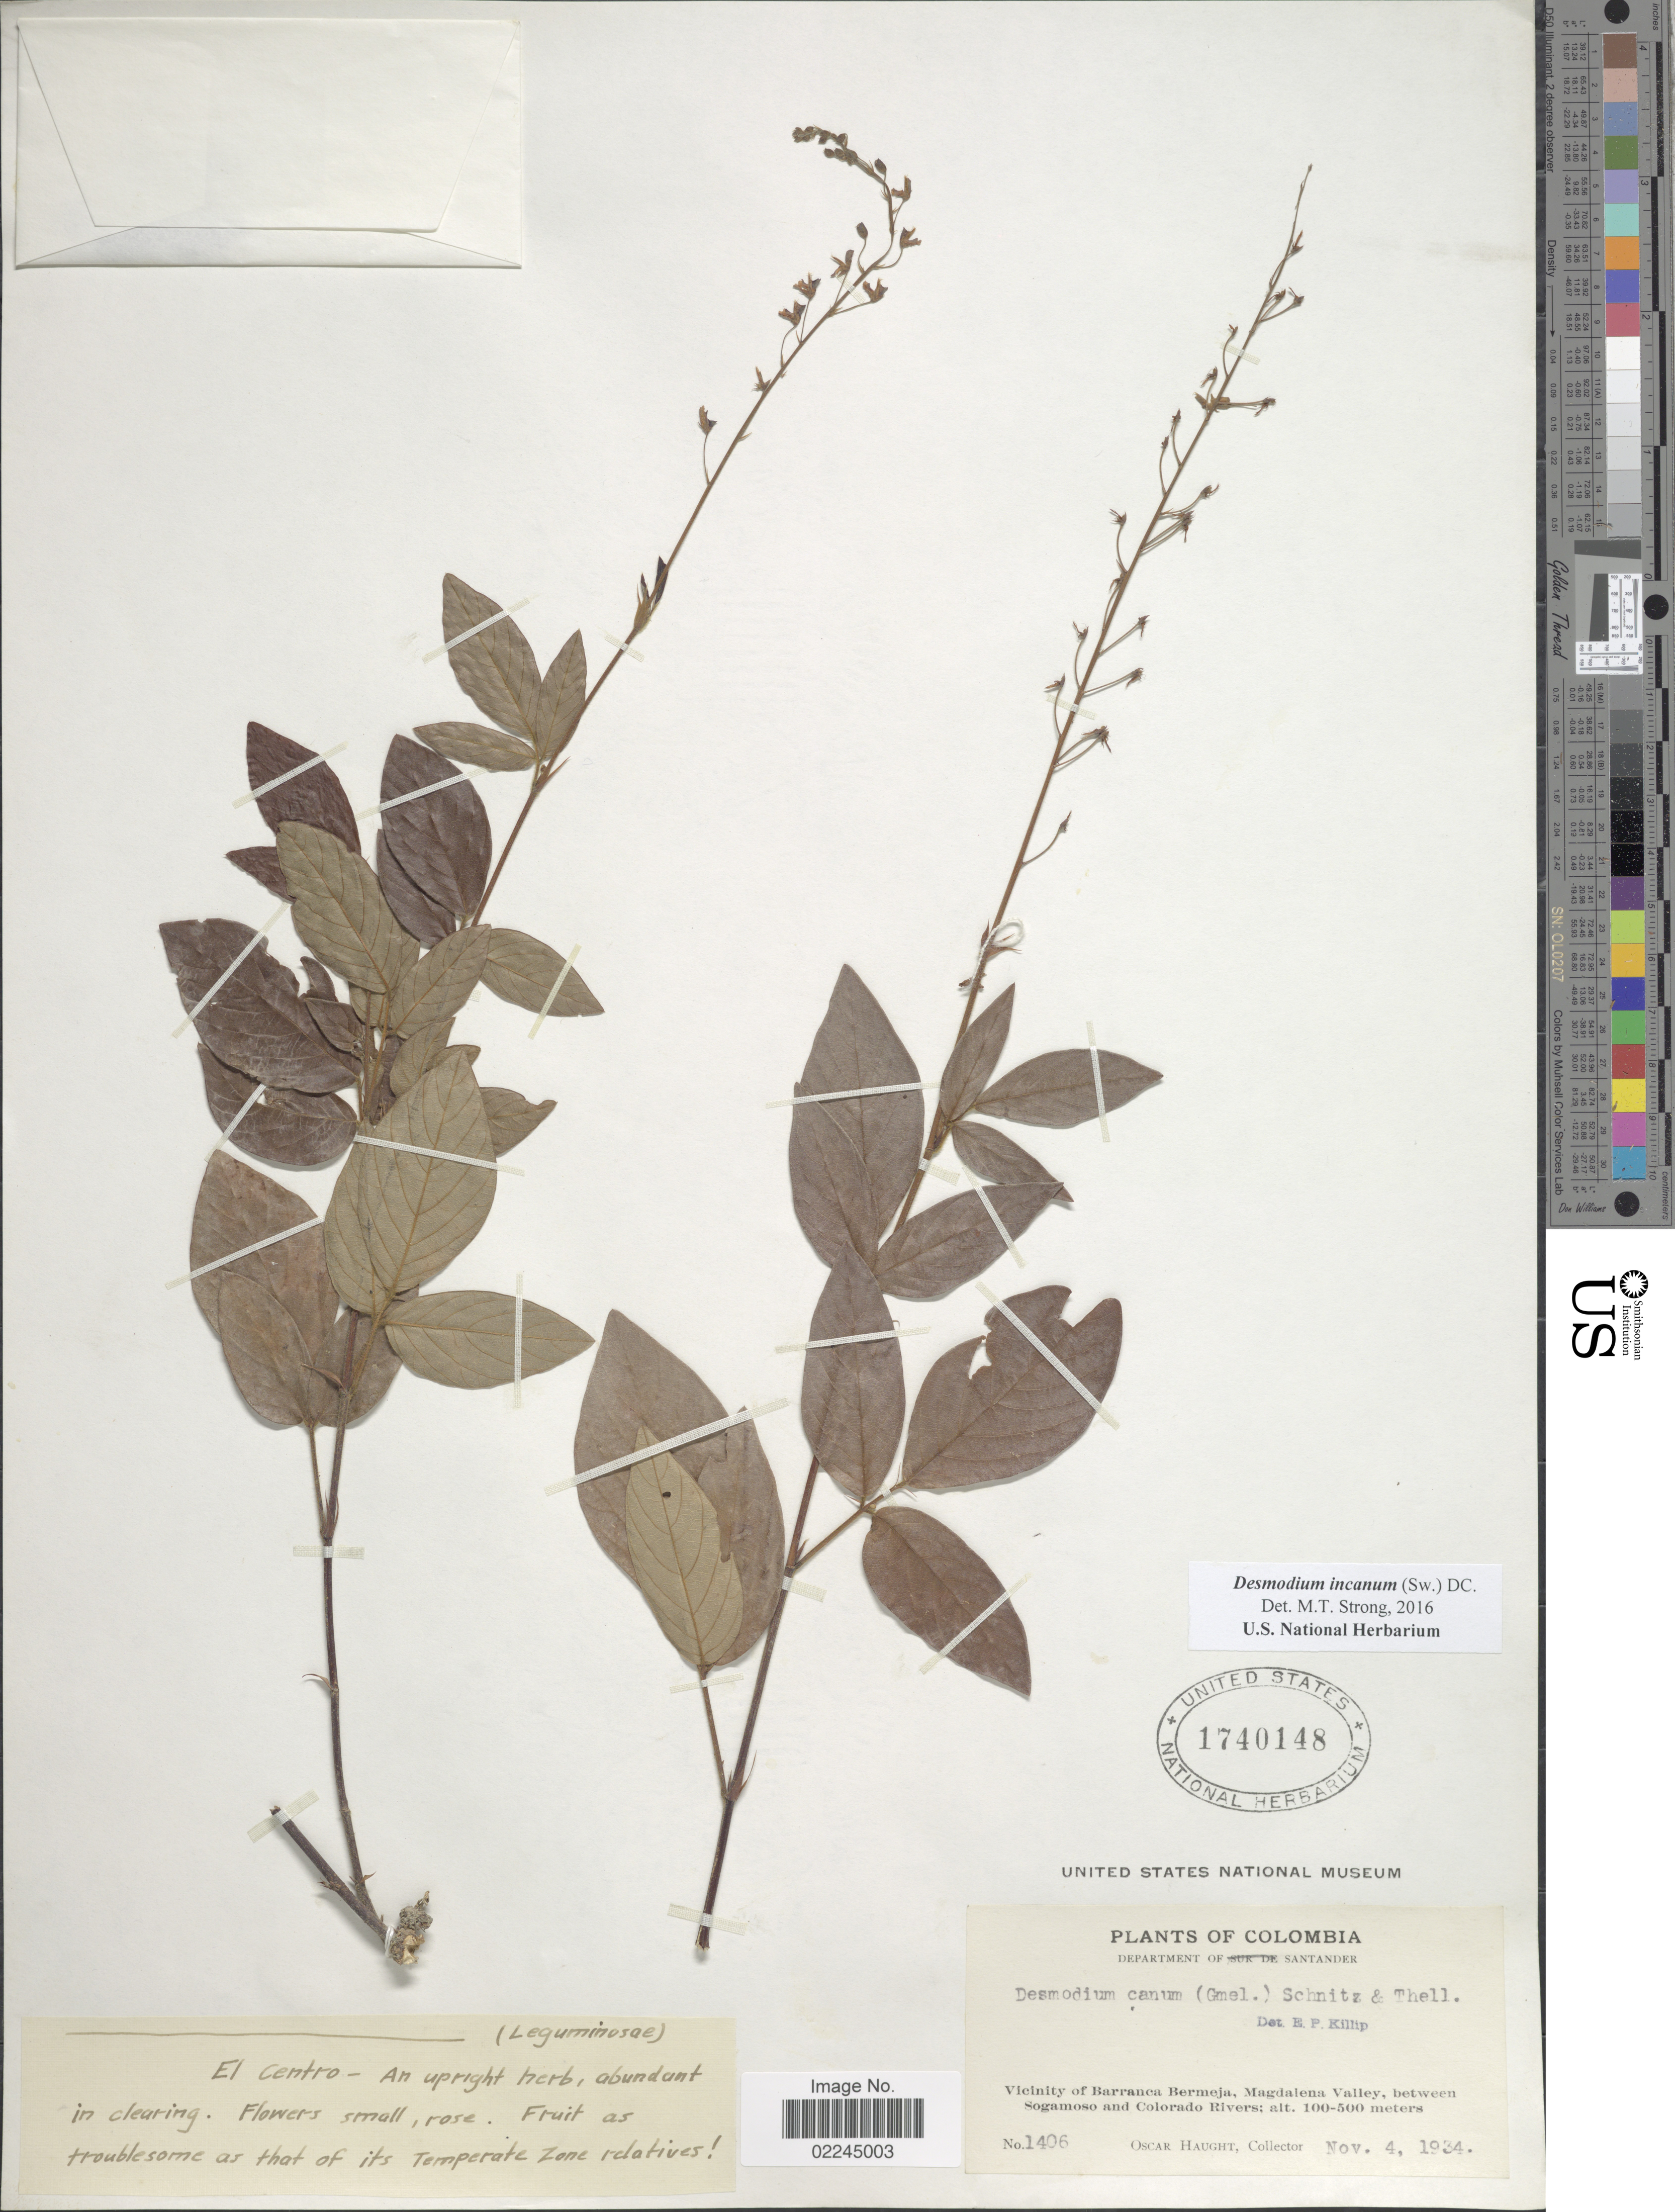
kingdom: Plantae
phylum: Tracheophyta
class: Magnoliopsida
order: Fabales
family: Fabaceae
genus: Desmodium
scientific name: Desmodium incanum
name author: (Sw.) DC.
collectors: O. Haught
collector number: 1406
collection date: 1934-11-04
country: Colombia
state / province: Santander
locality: Vicinity of Barranca Bermeja, Magdalena Valley, between Sogamoso and Colorado Rivers, El Centro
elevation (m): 100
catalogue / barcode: US 1740148